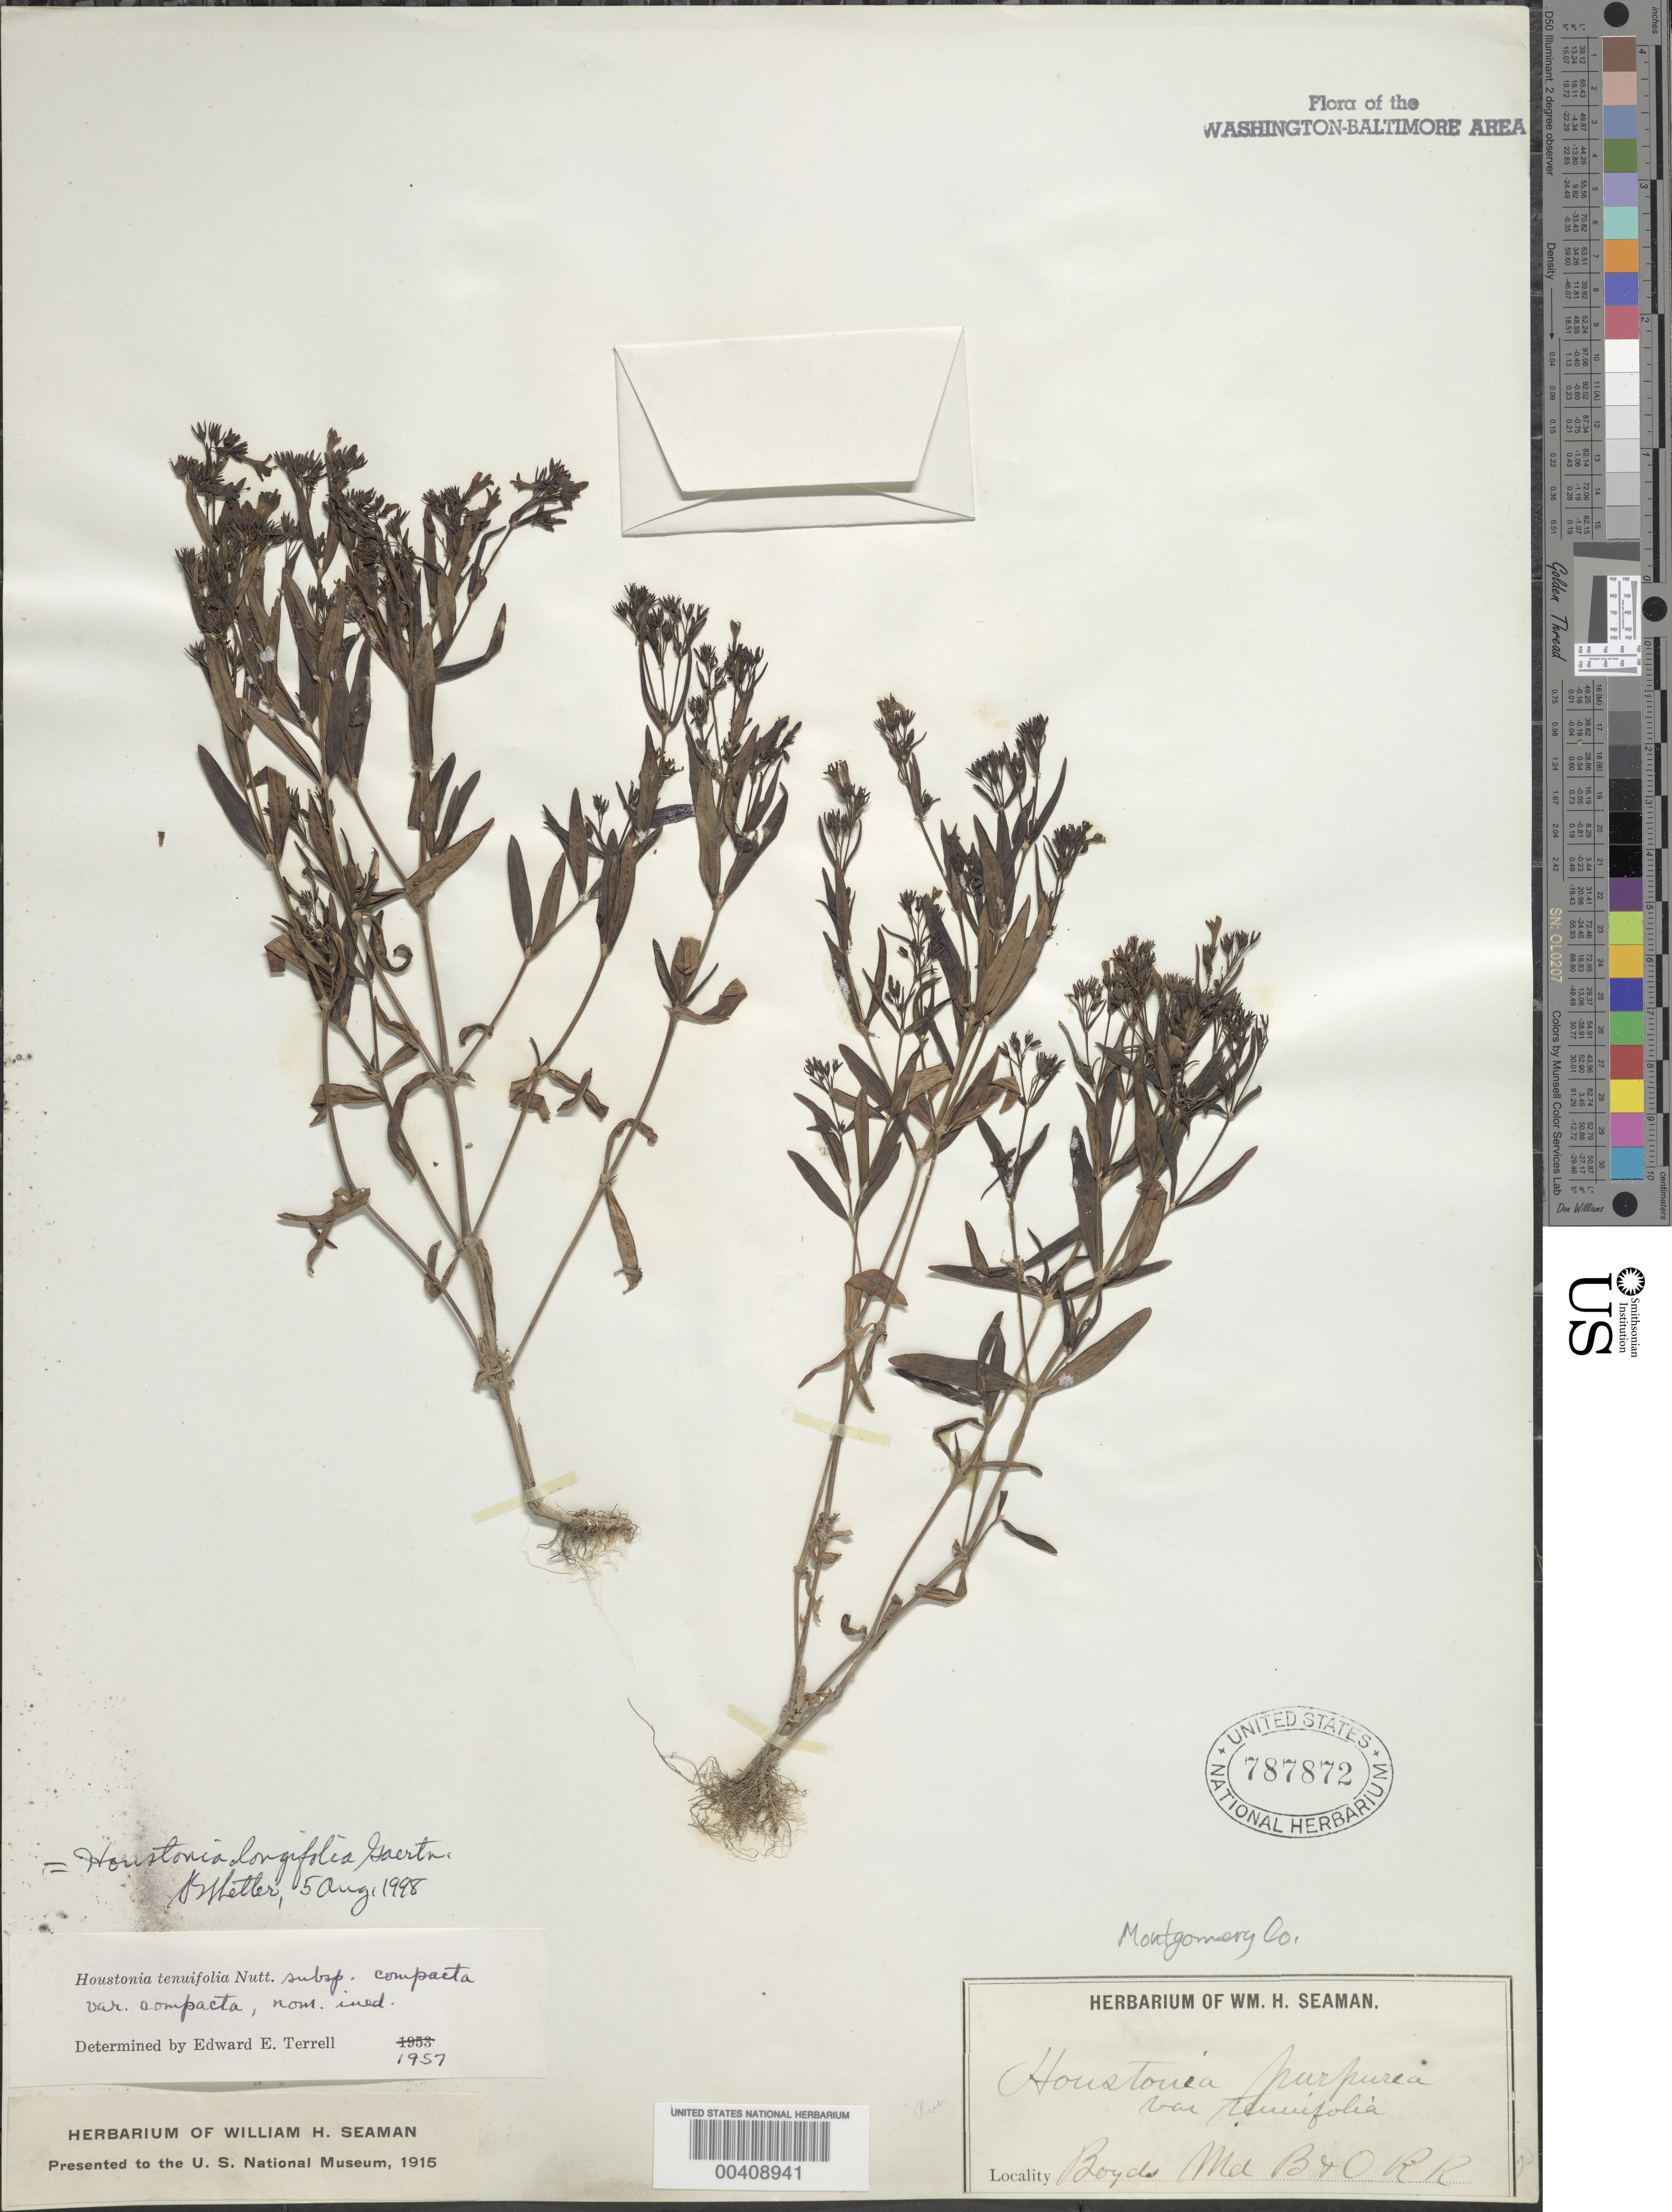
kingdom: Plantae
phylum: Tracheophyta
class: Magnoliopsida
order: Gentianales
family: Rubiaceae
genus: Houstonia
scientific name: Houstonia longifolia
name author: Gaertn.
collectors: W. Seaman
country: United States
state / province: Maryland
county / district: Montgomery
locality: Boyd, B & O R.R.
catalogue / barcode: US 787872